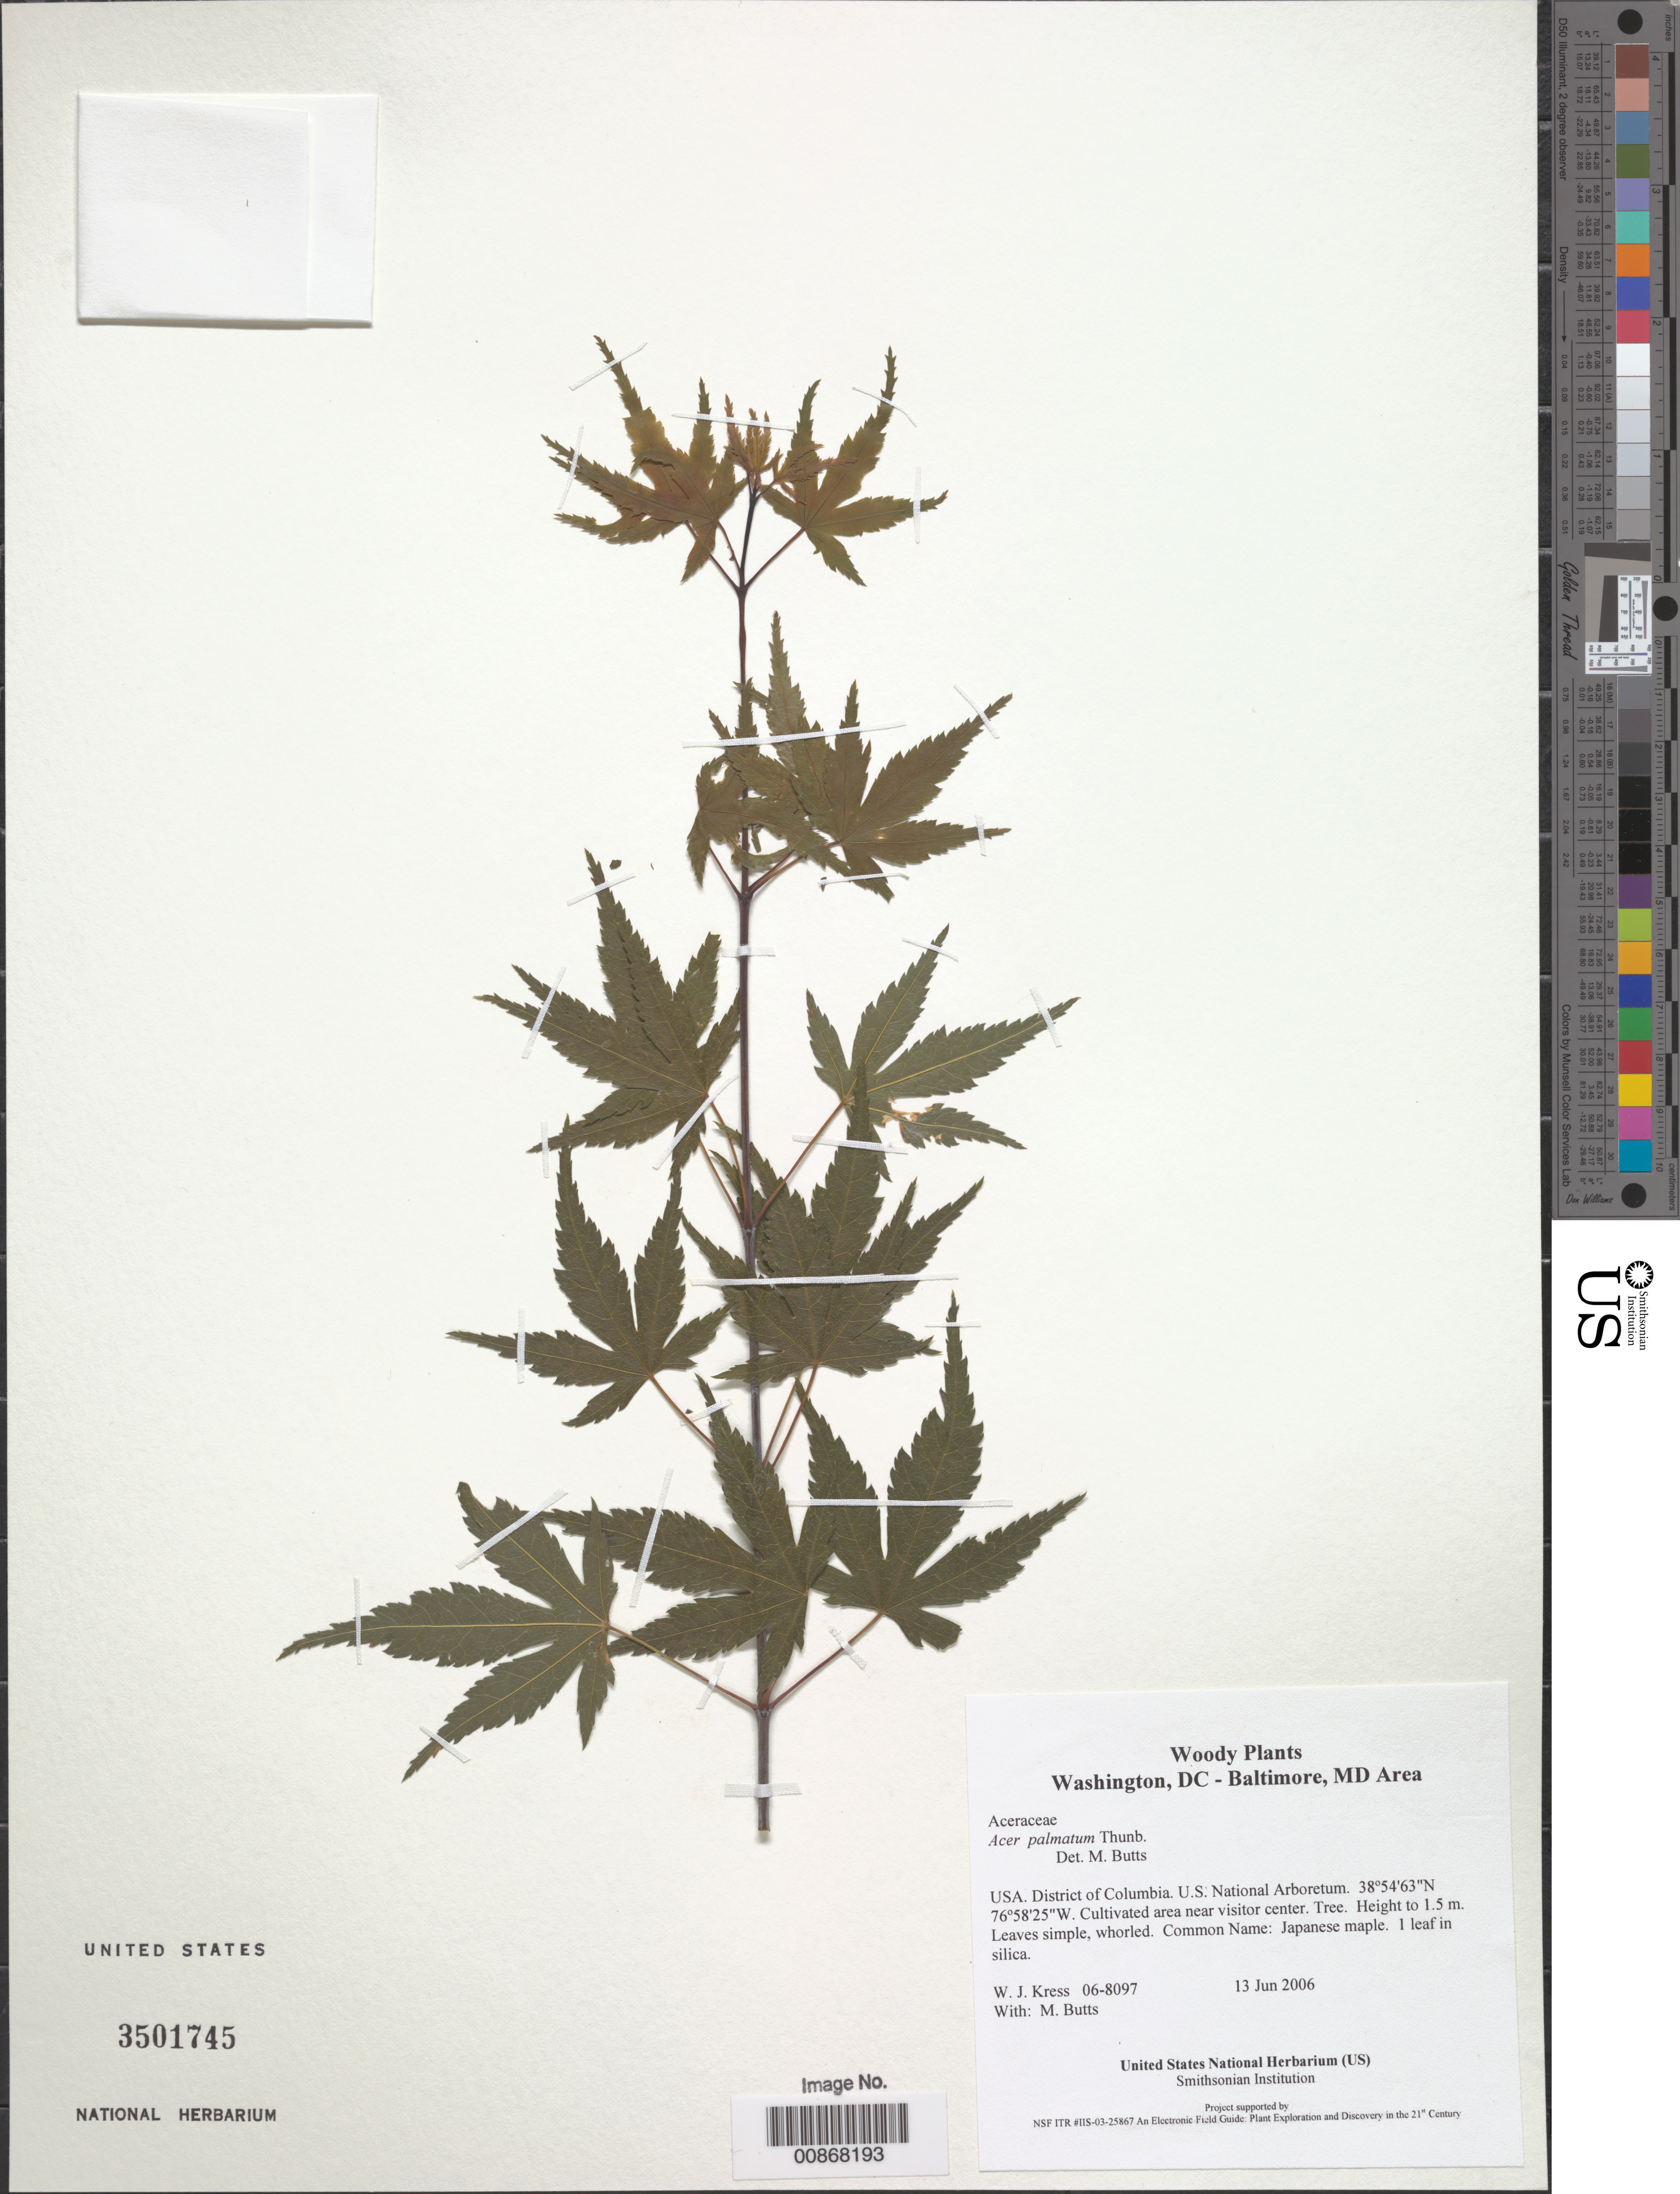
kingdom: Plantae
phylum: Tracheophyta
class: Magnoliopsida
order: Sapindales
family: Sapindaceae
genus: Acer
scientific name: Acer palmatum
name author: Thunb.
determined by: Butts, M. B.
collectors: W. J. Kress & M. B. Butts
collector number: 06-8097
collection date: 2006-06-13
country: United States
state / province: District of Columbia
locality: U.S. National Arboretum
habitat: Cultivated area near visitor center.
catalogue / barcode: US 3501745